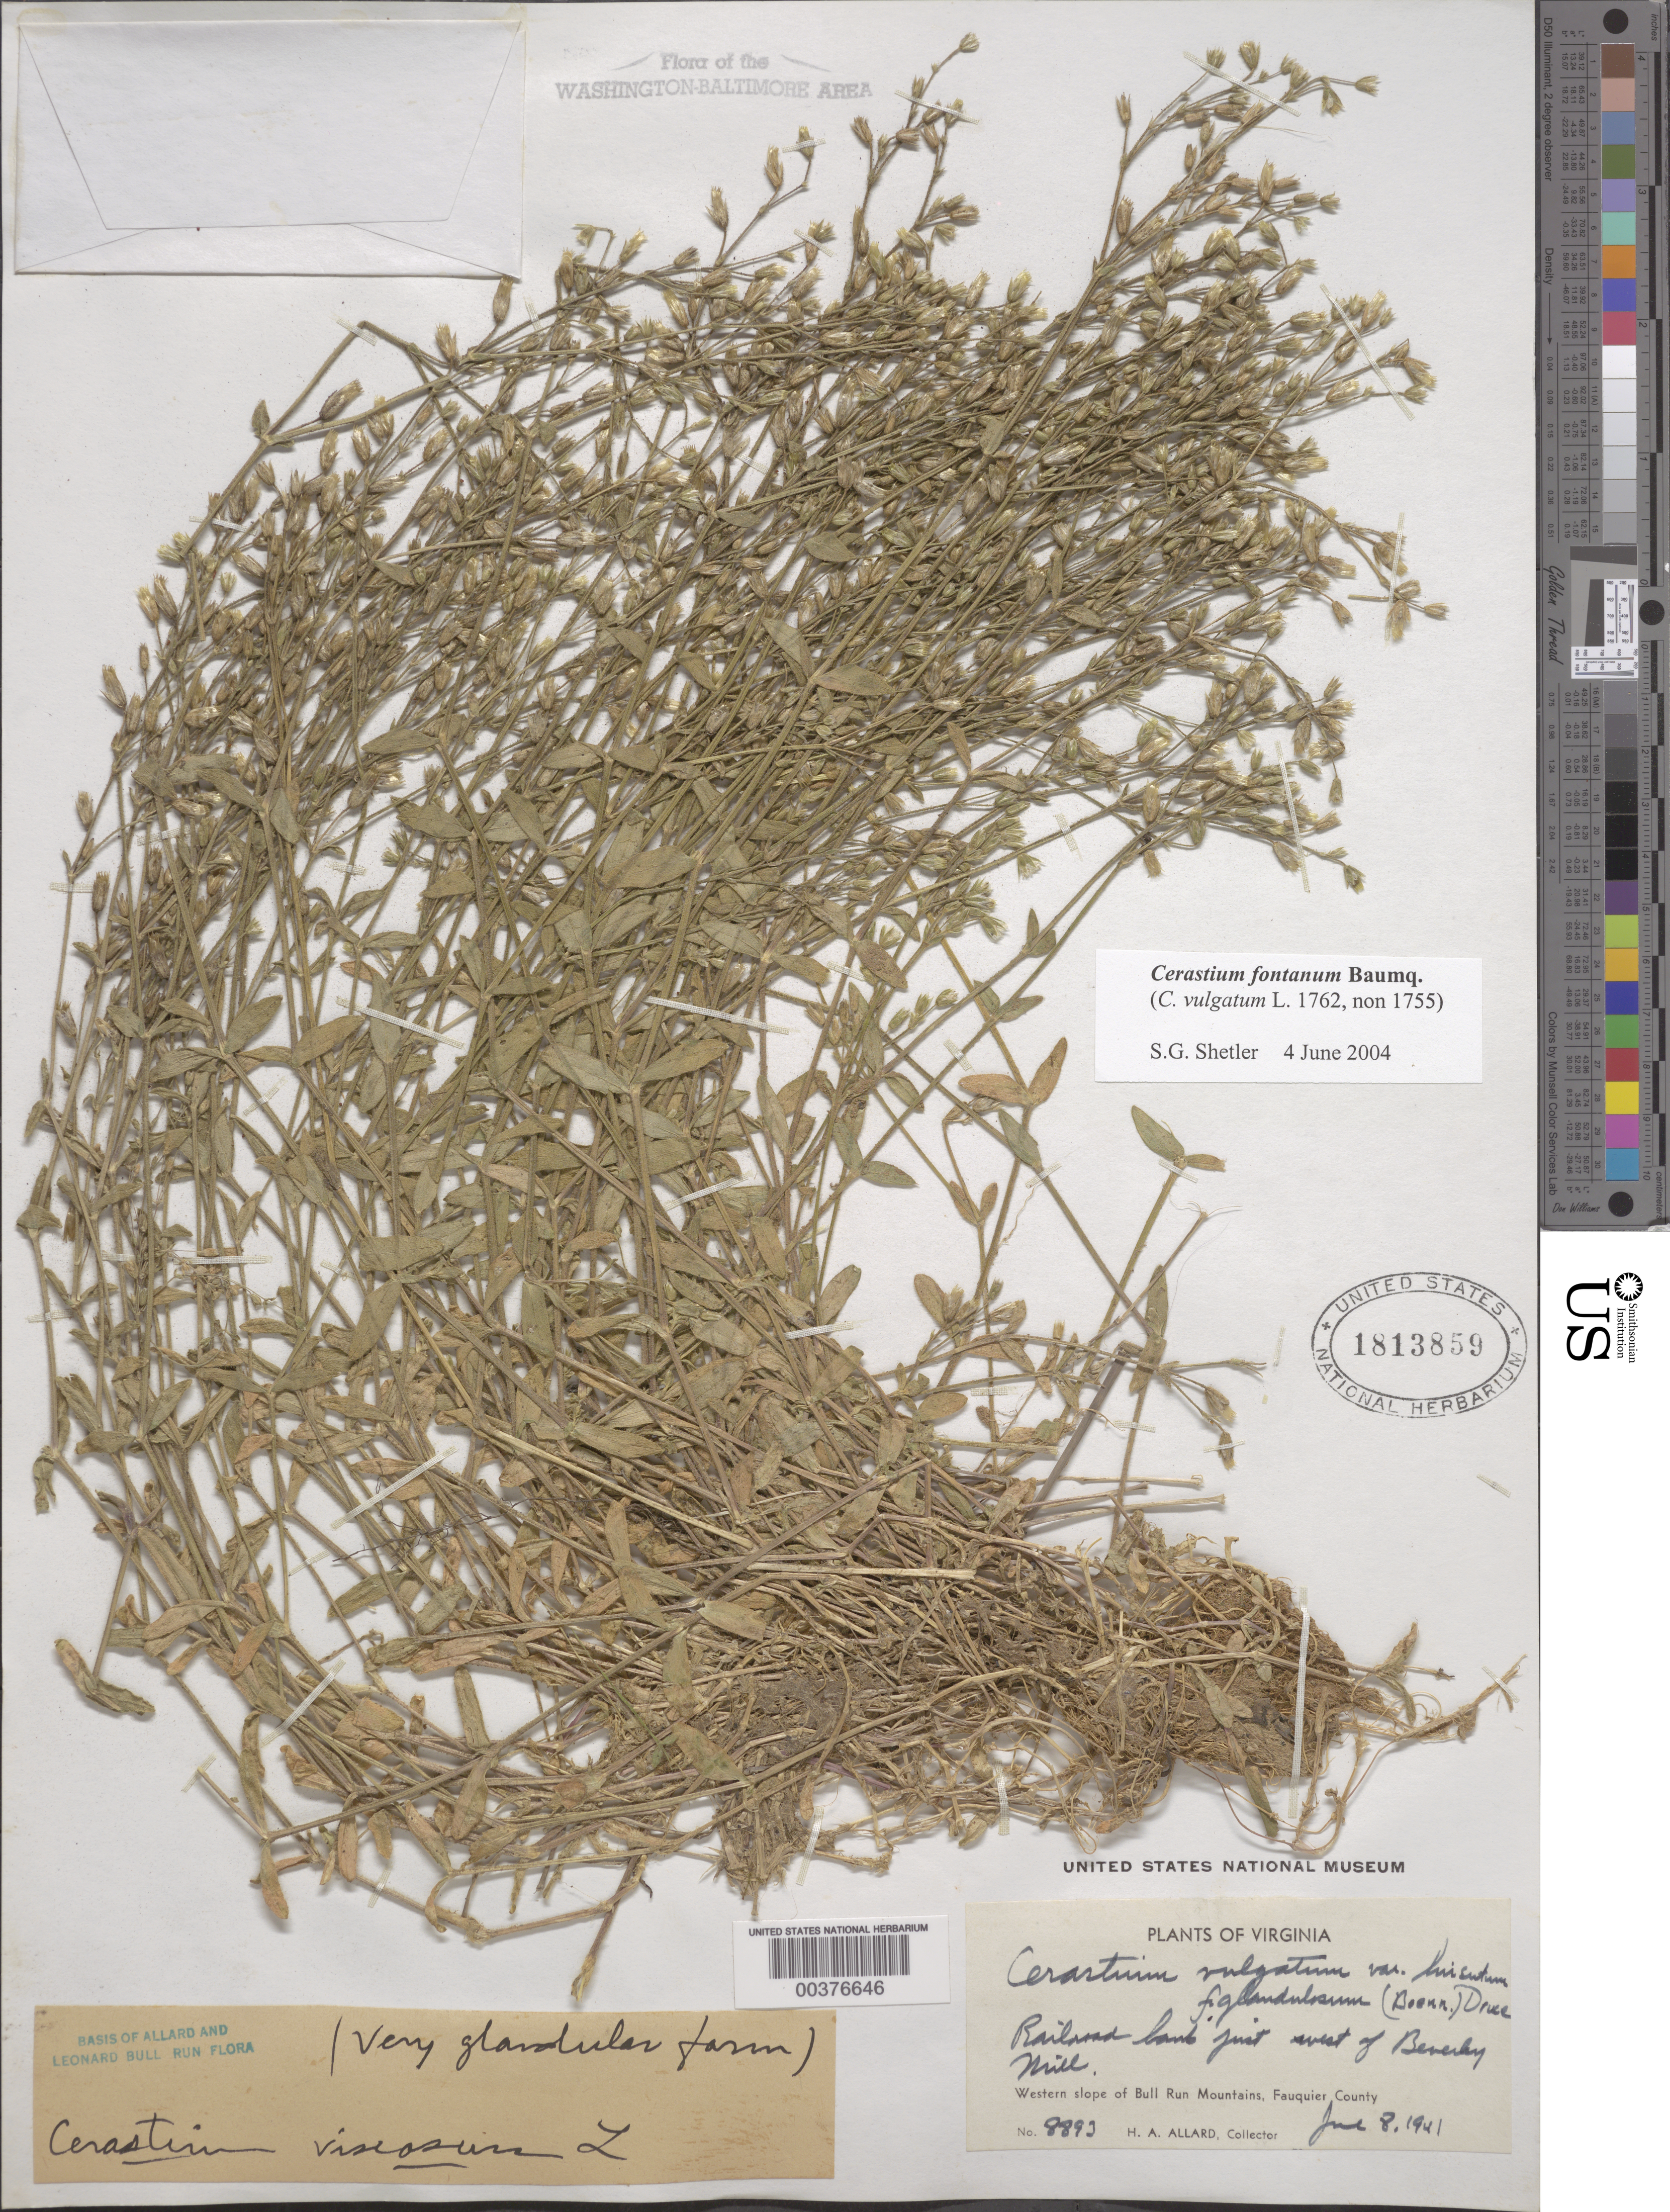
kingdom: Plantae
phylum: Tracheophyta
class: Magnoliopsida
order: Caryophyllales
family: Caryophyllaceae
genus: Cerastium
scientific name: Cerastium fontanum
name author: Baumg.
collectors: H. A. Allard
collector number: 8893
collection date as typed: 08 Jun 1941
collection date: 1941-06-08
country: United States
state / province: Virginia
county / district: Fauquier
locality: West of Beverley Mill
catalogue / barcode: US 1813859